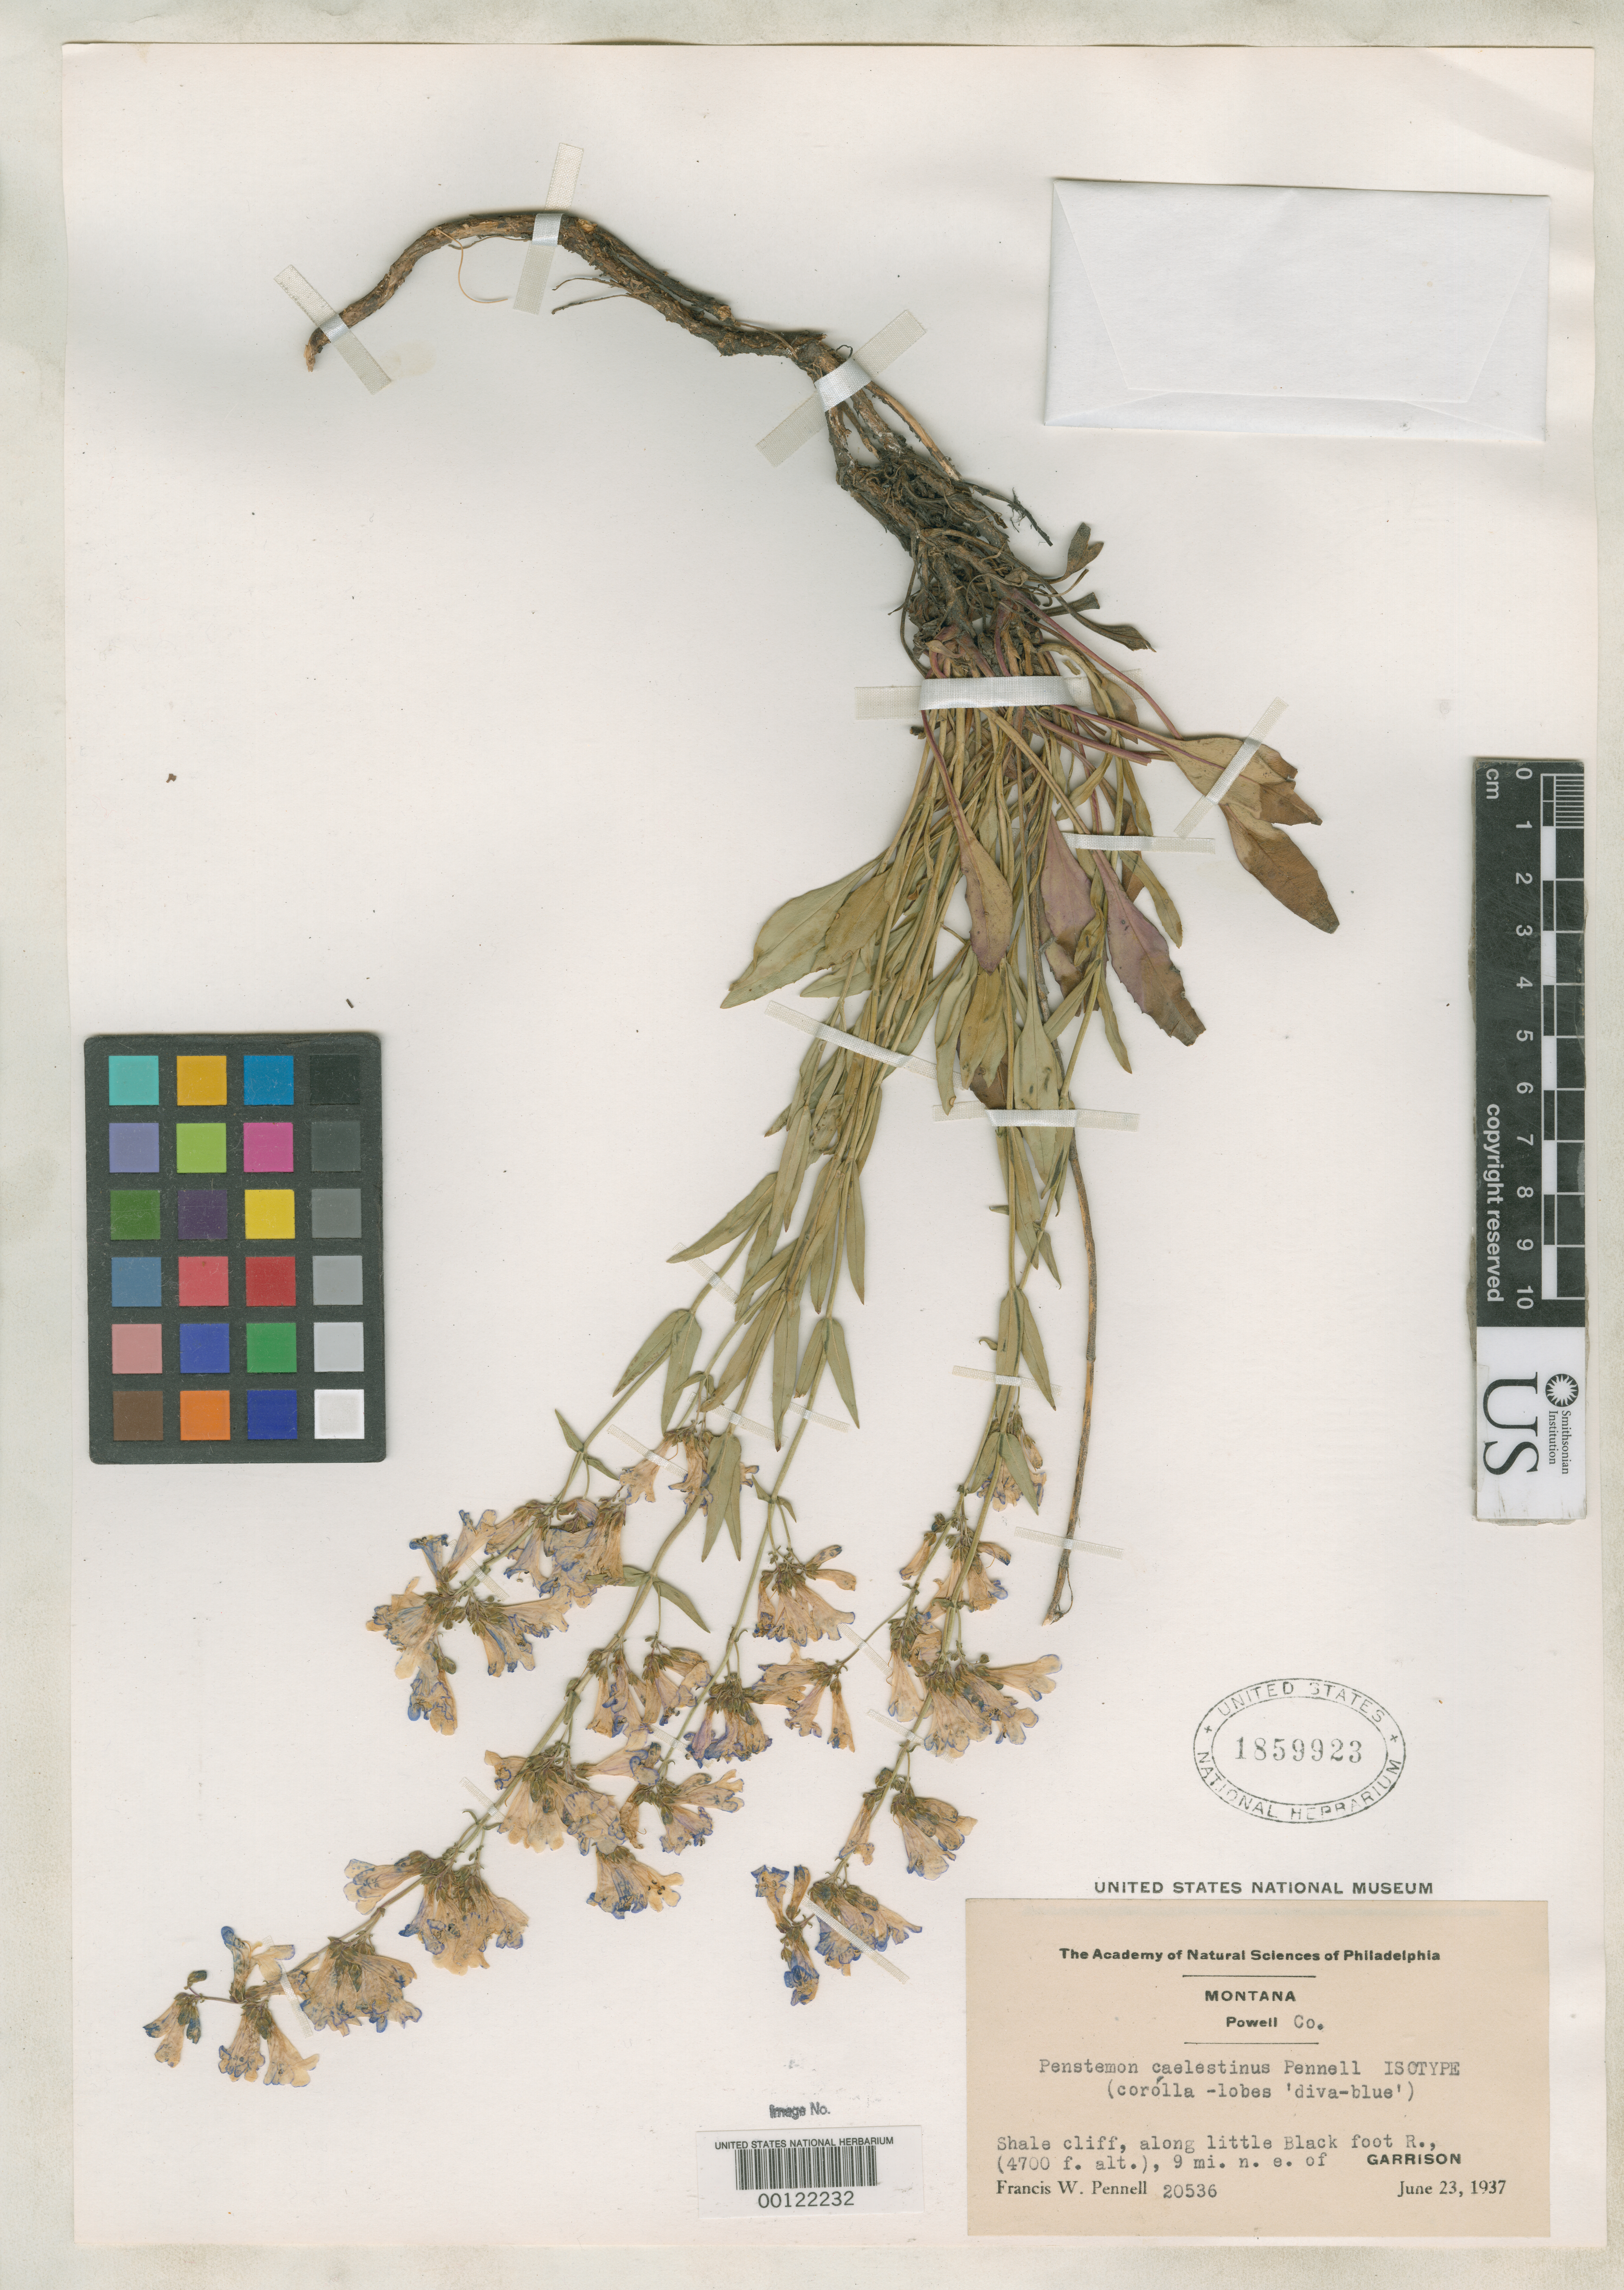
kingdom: Plantae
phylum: Tracheophyta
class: Magnoliopsida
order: Lamiales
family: Plantaginaceae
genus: Penstemon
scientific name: Penstemon caelestinus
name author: Pennell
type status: Isotype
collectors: F. W. Pennell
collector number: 20536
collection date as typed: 23 Jun 1937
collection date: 1937-06-23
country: United States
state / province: Montana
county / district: Powell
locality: Along Little Black Foot R., 9 Mi. NE of Garrison.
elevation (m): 1433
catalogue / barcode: US 1859923